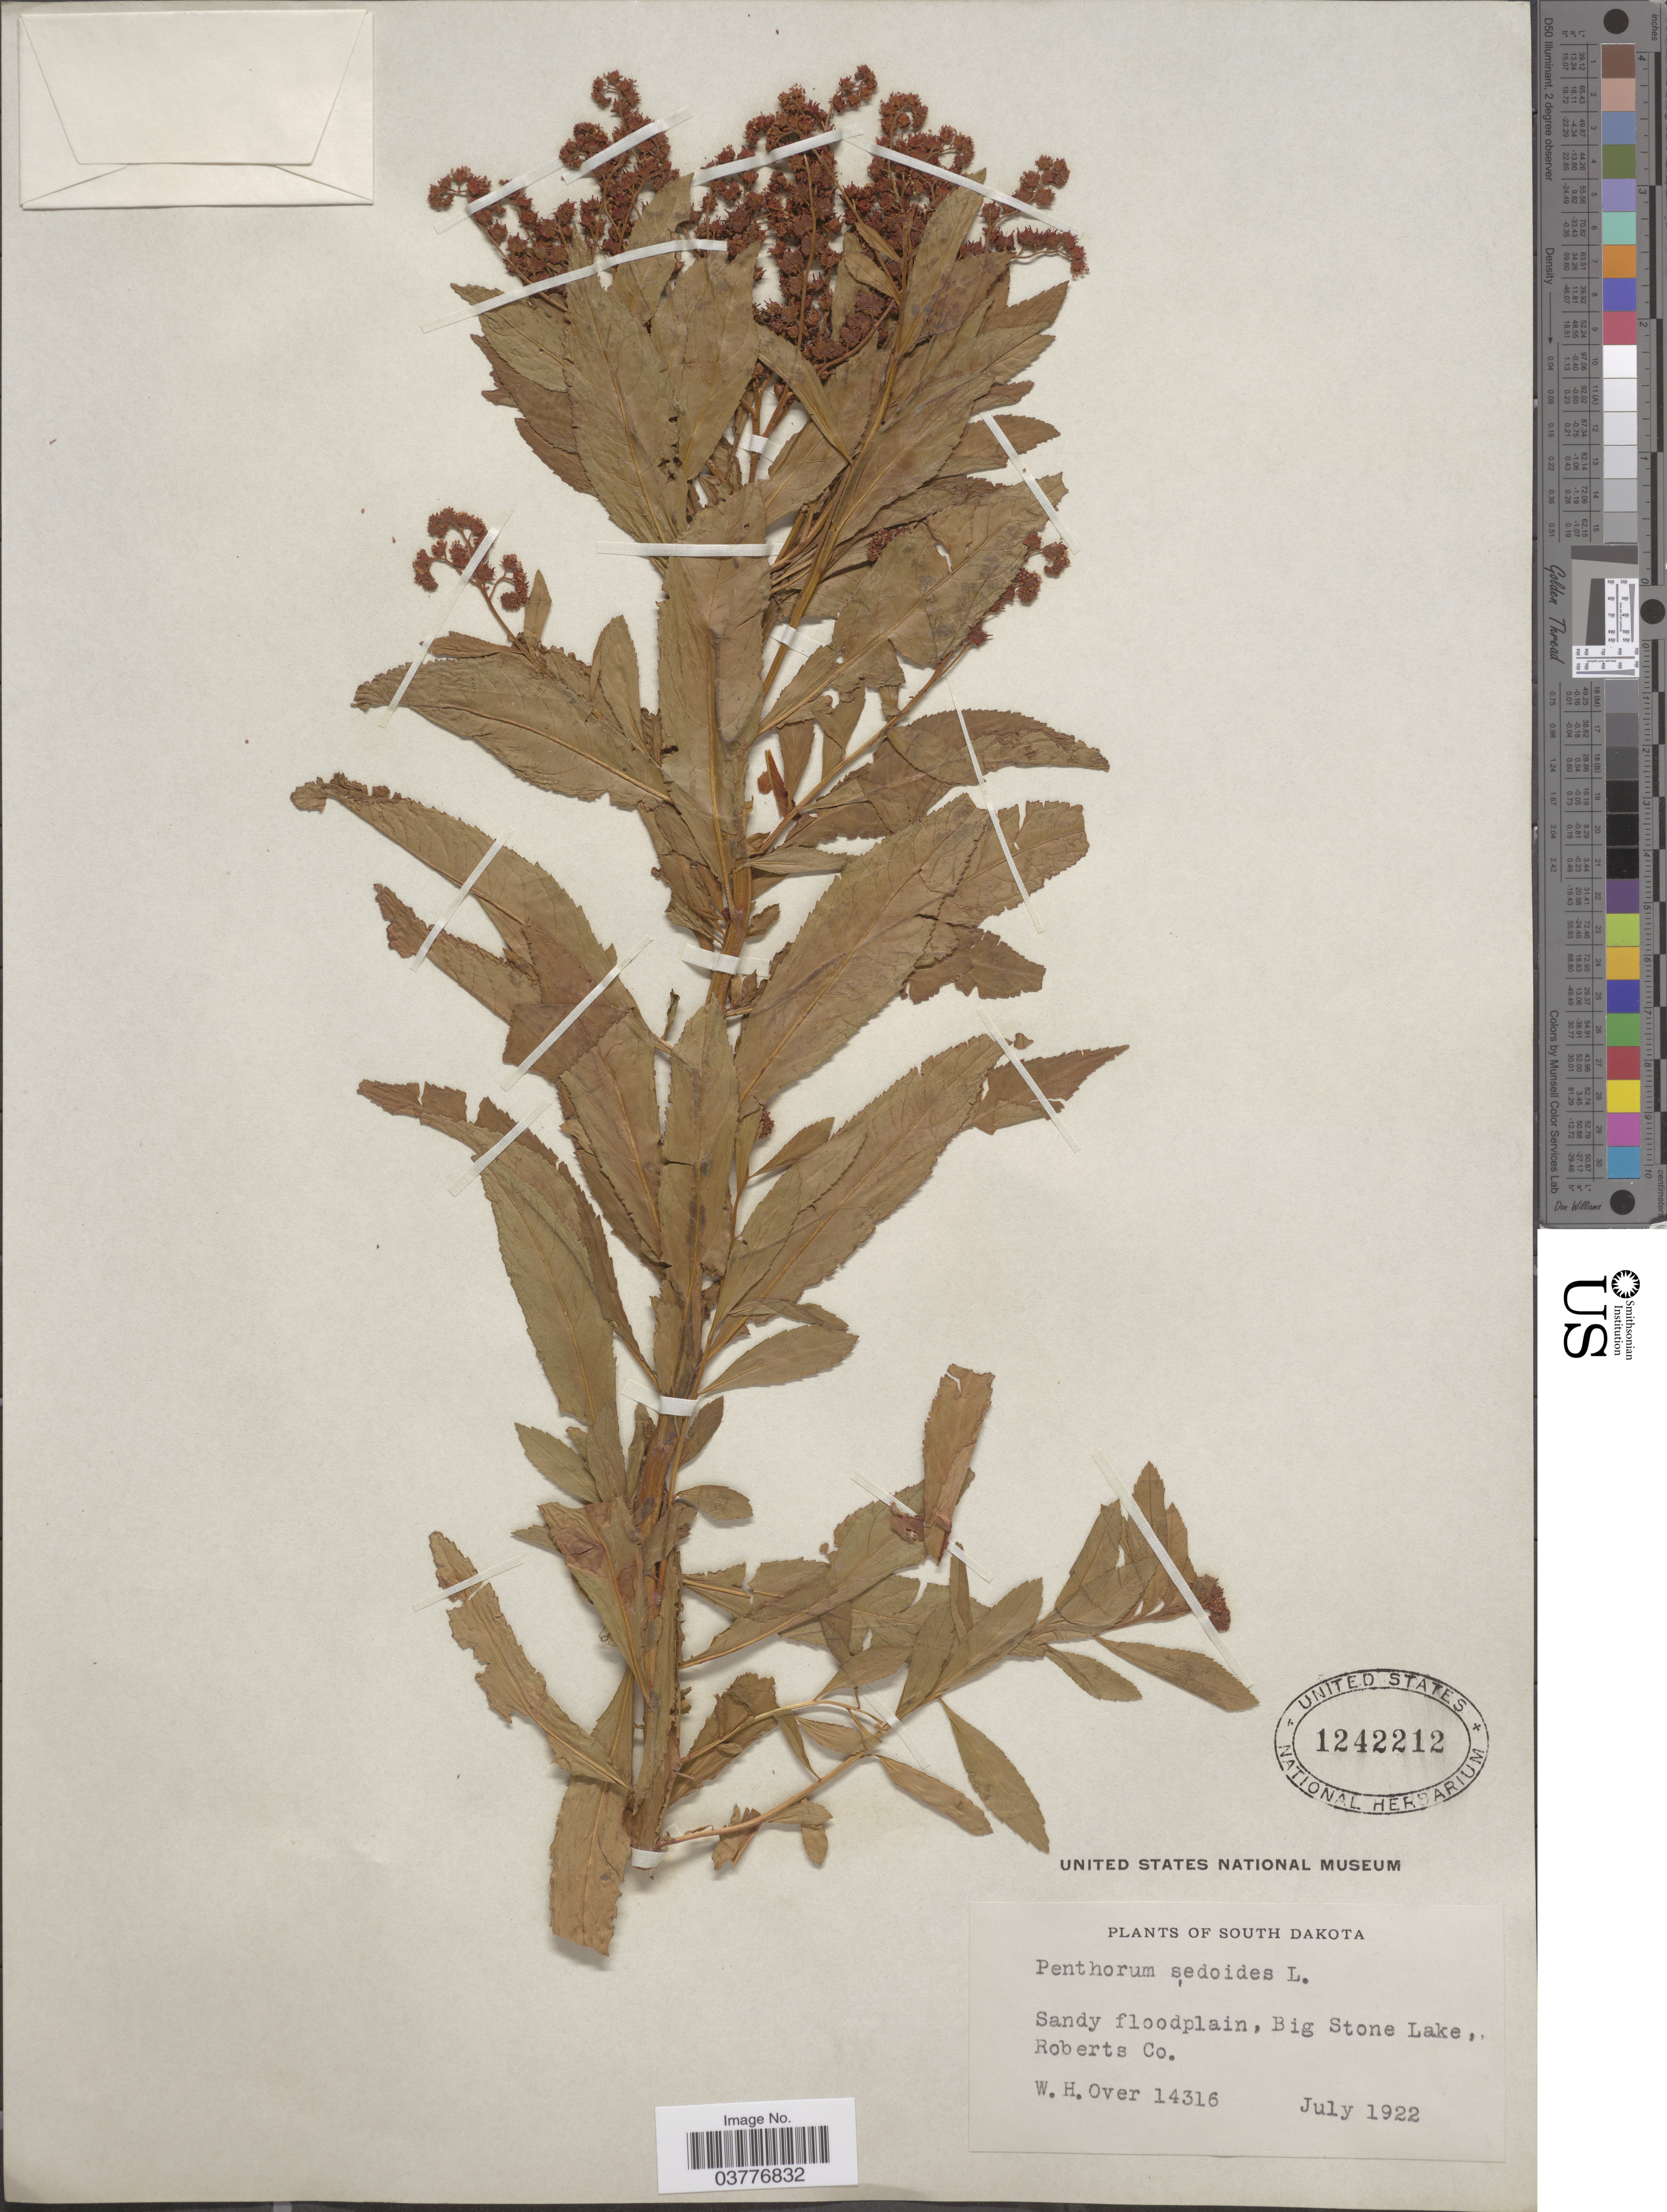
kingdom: Plantae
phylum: Tracheophyta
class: Magnoliopsida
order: Saxifragales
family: Penthoraceae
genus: Penthorum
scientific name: Penthorum sedoides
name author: L.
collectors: W. Over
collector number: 14316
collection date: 1922-07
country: United States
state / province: South Dakota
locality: Big Stone Lake, Roberts Co.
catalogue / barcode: US 1242212